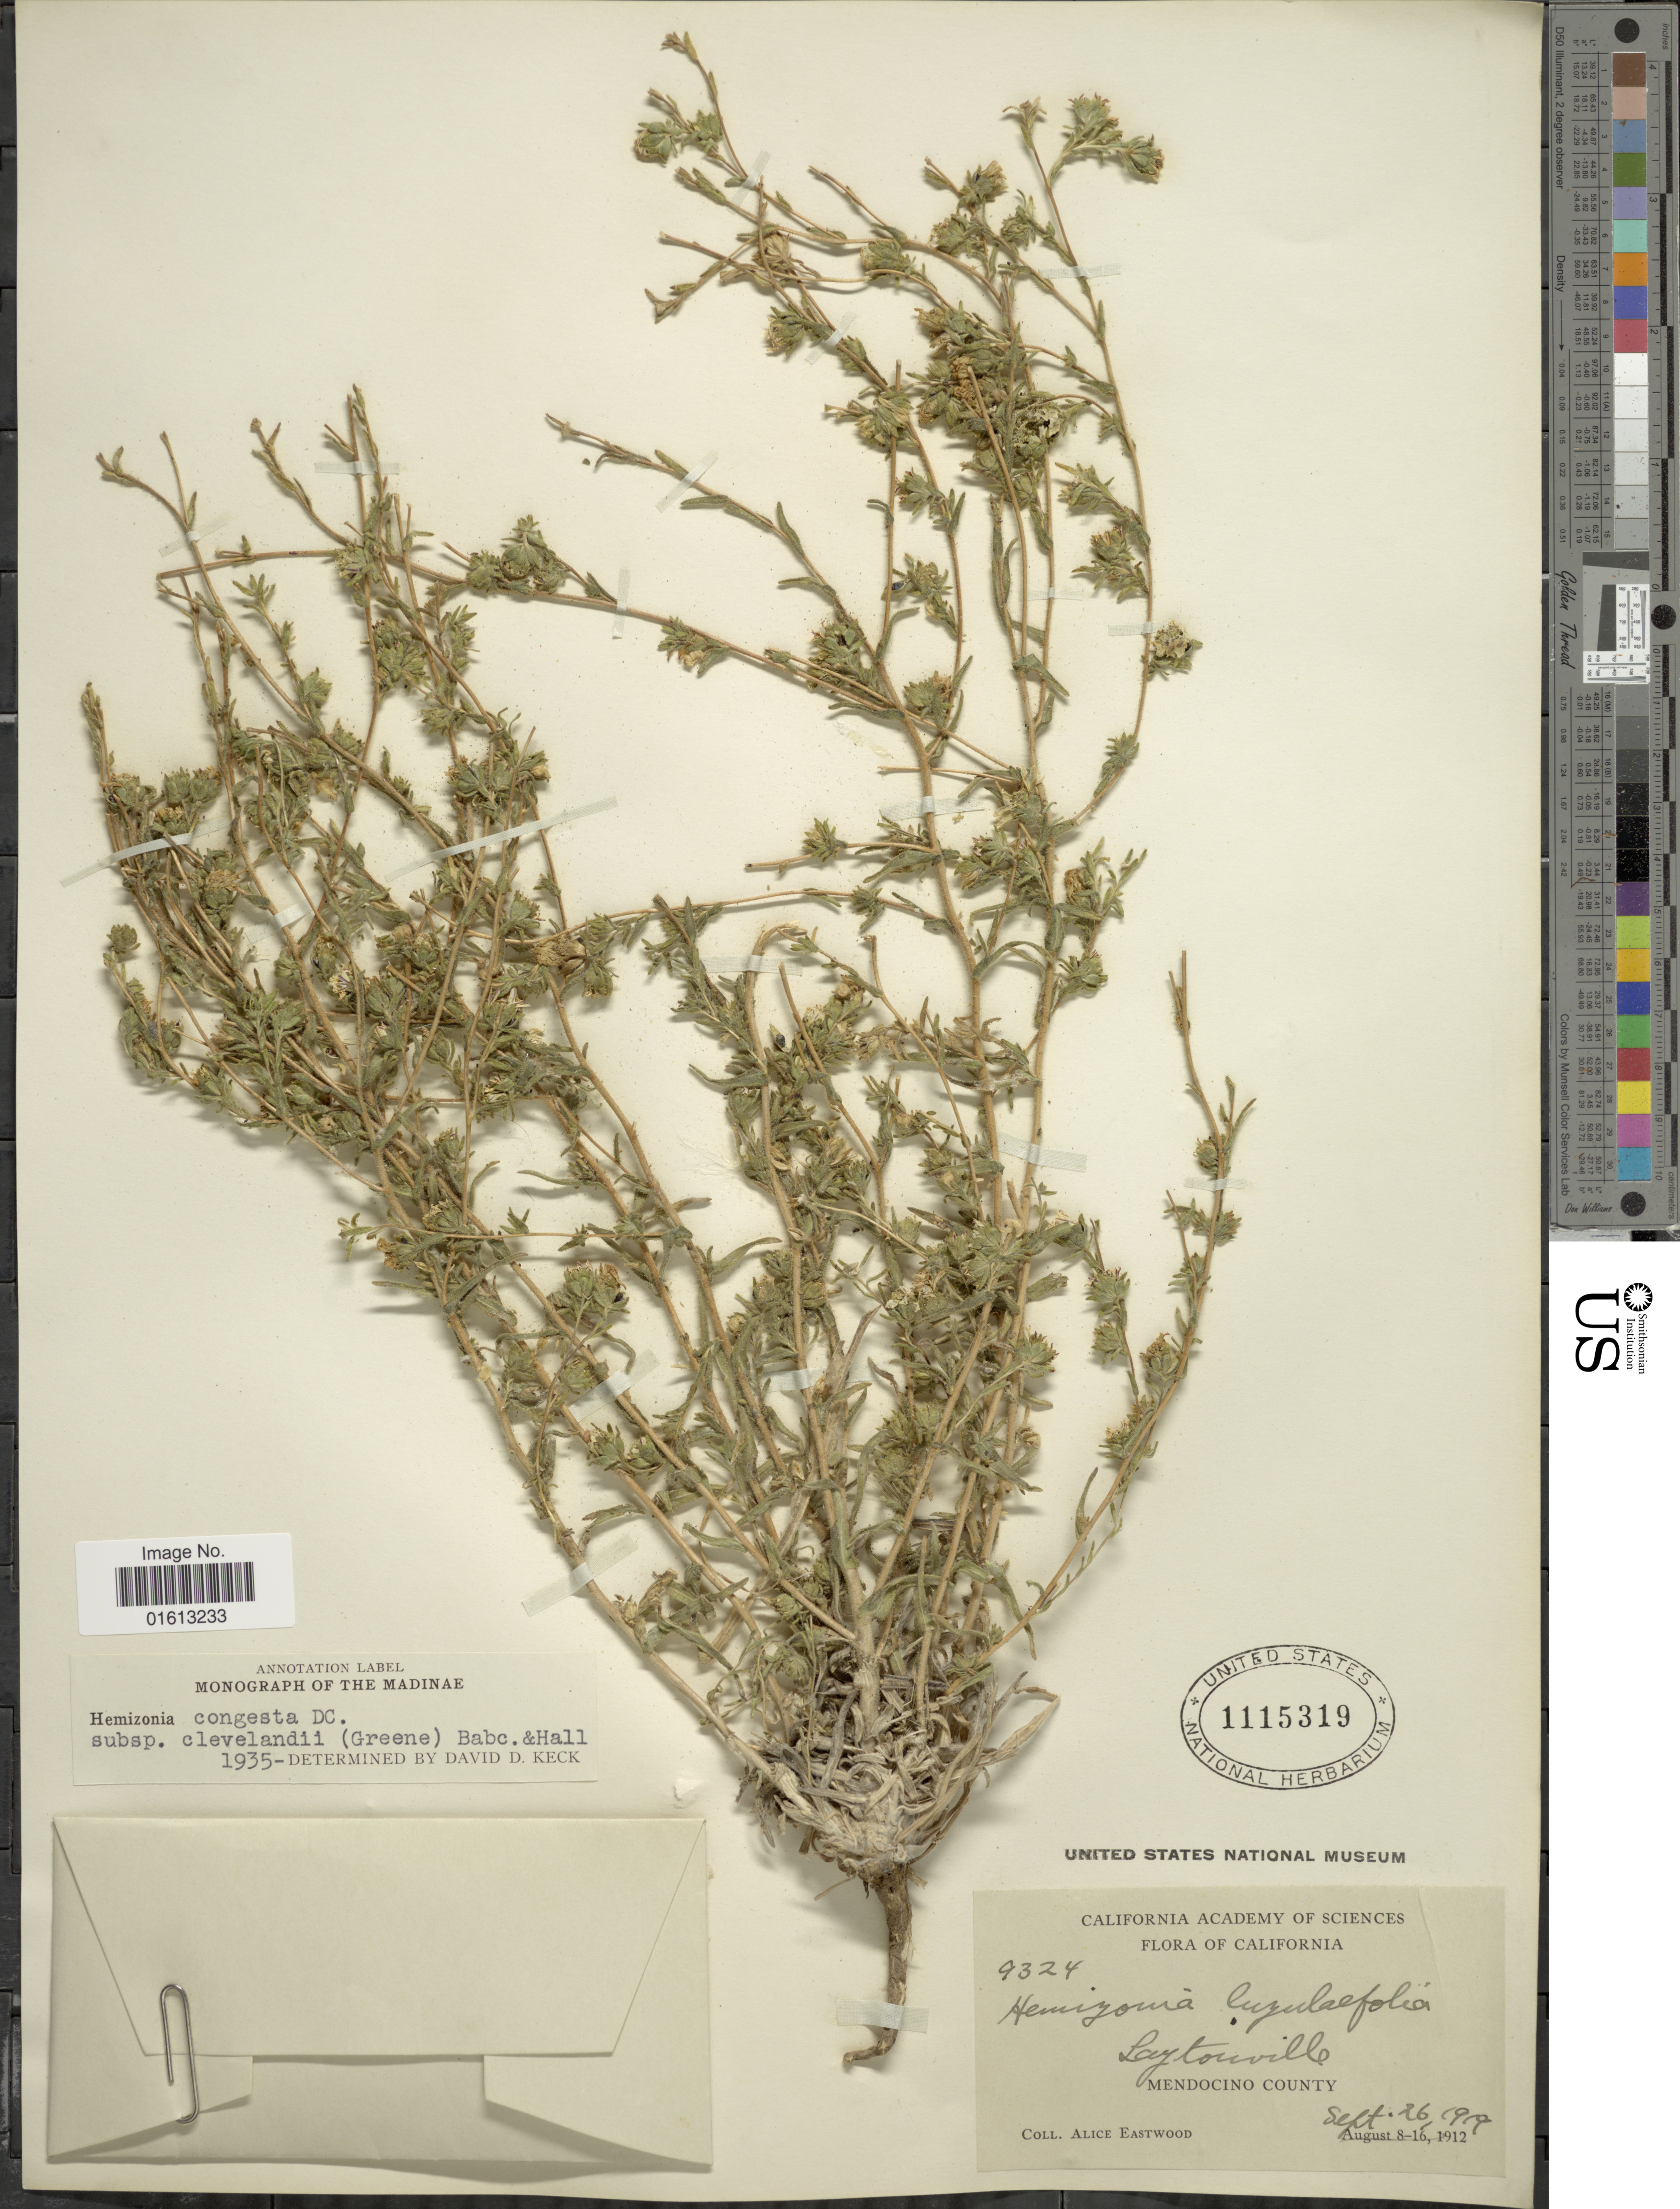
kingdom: Plantae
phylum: Tracheophyta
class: Magnoliopsida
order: Asterales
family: Asteraceae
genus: Hemizonia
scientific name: Hemizonia congesta subsp. clevelandii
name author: (Greene) Babc. & H.M. Hall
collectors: A. Eastwood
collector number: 9324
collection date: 1919-09-26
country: United States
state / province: California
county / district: Mendocino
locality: Laytouville, Mendocino County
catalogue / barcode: US 1115319